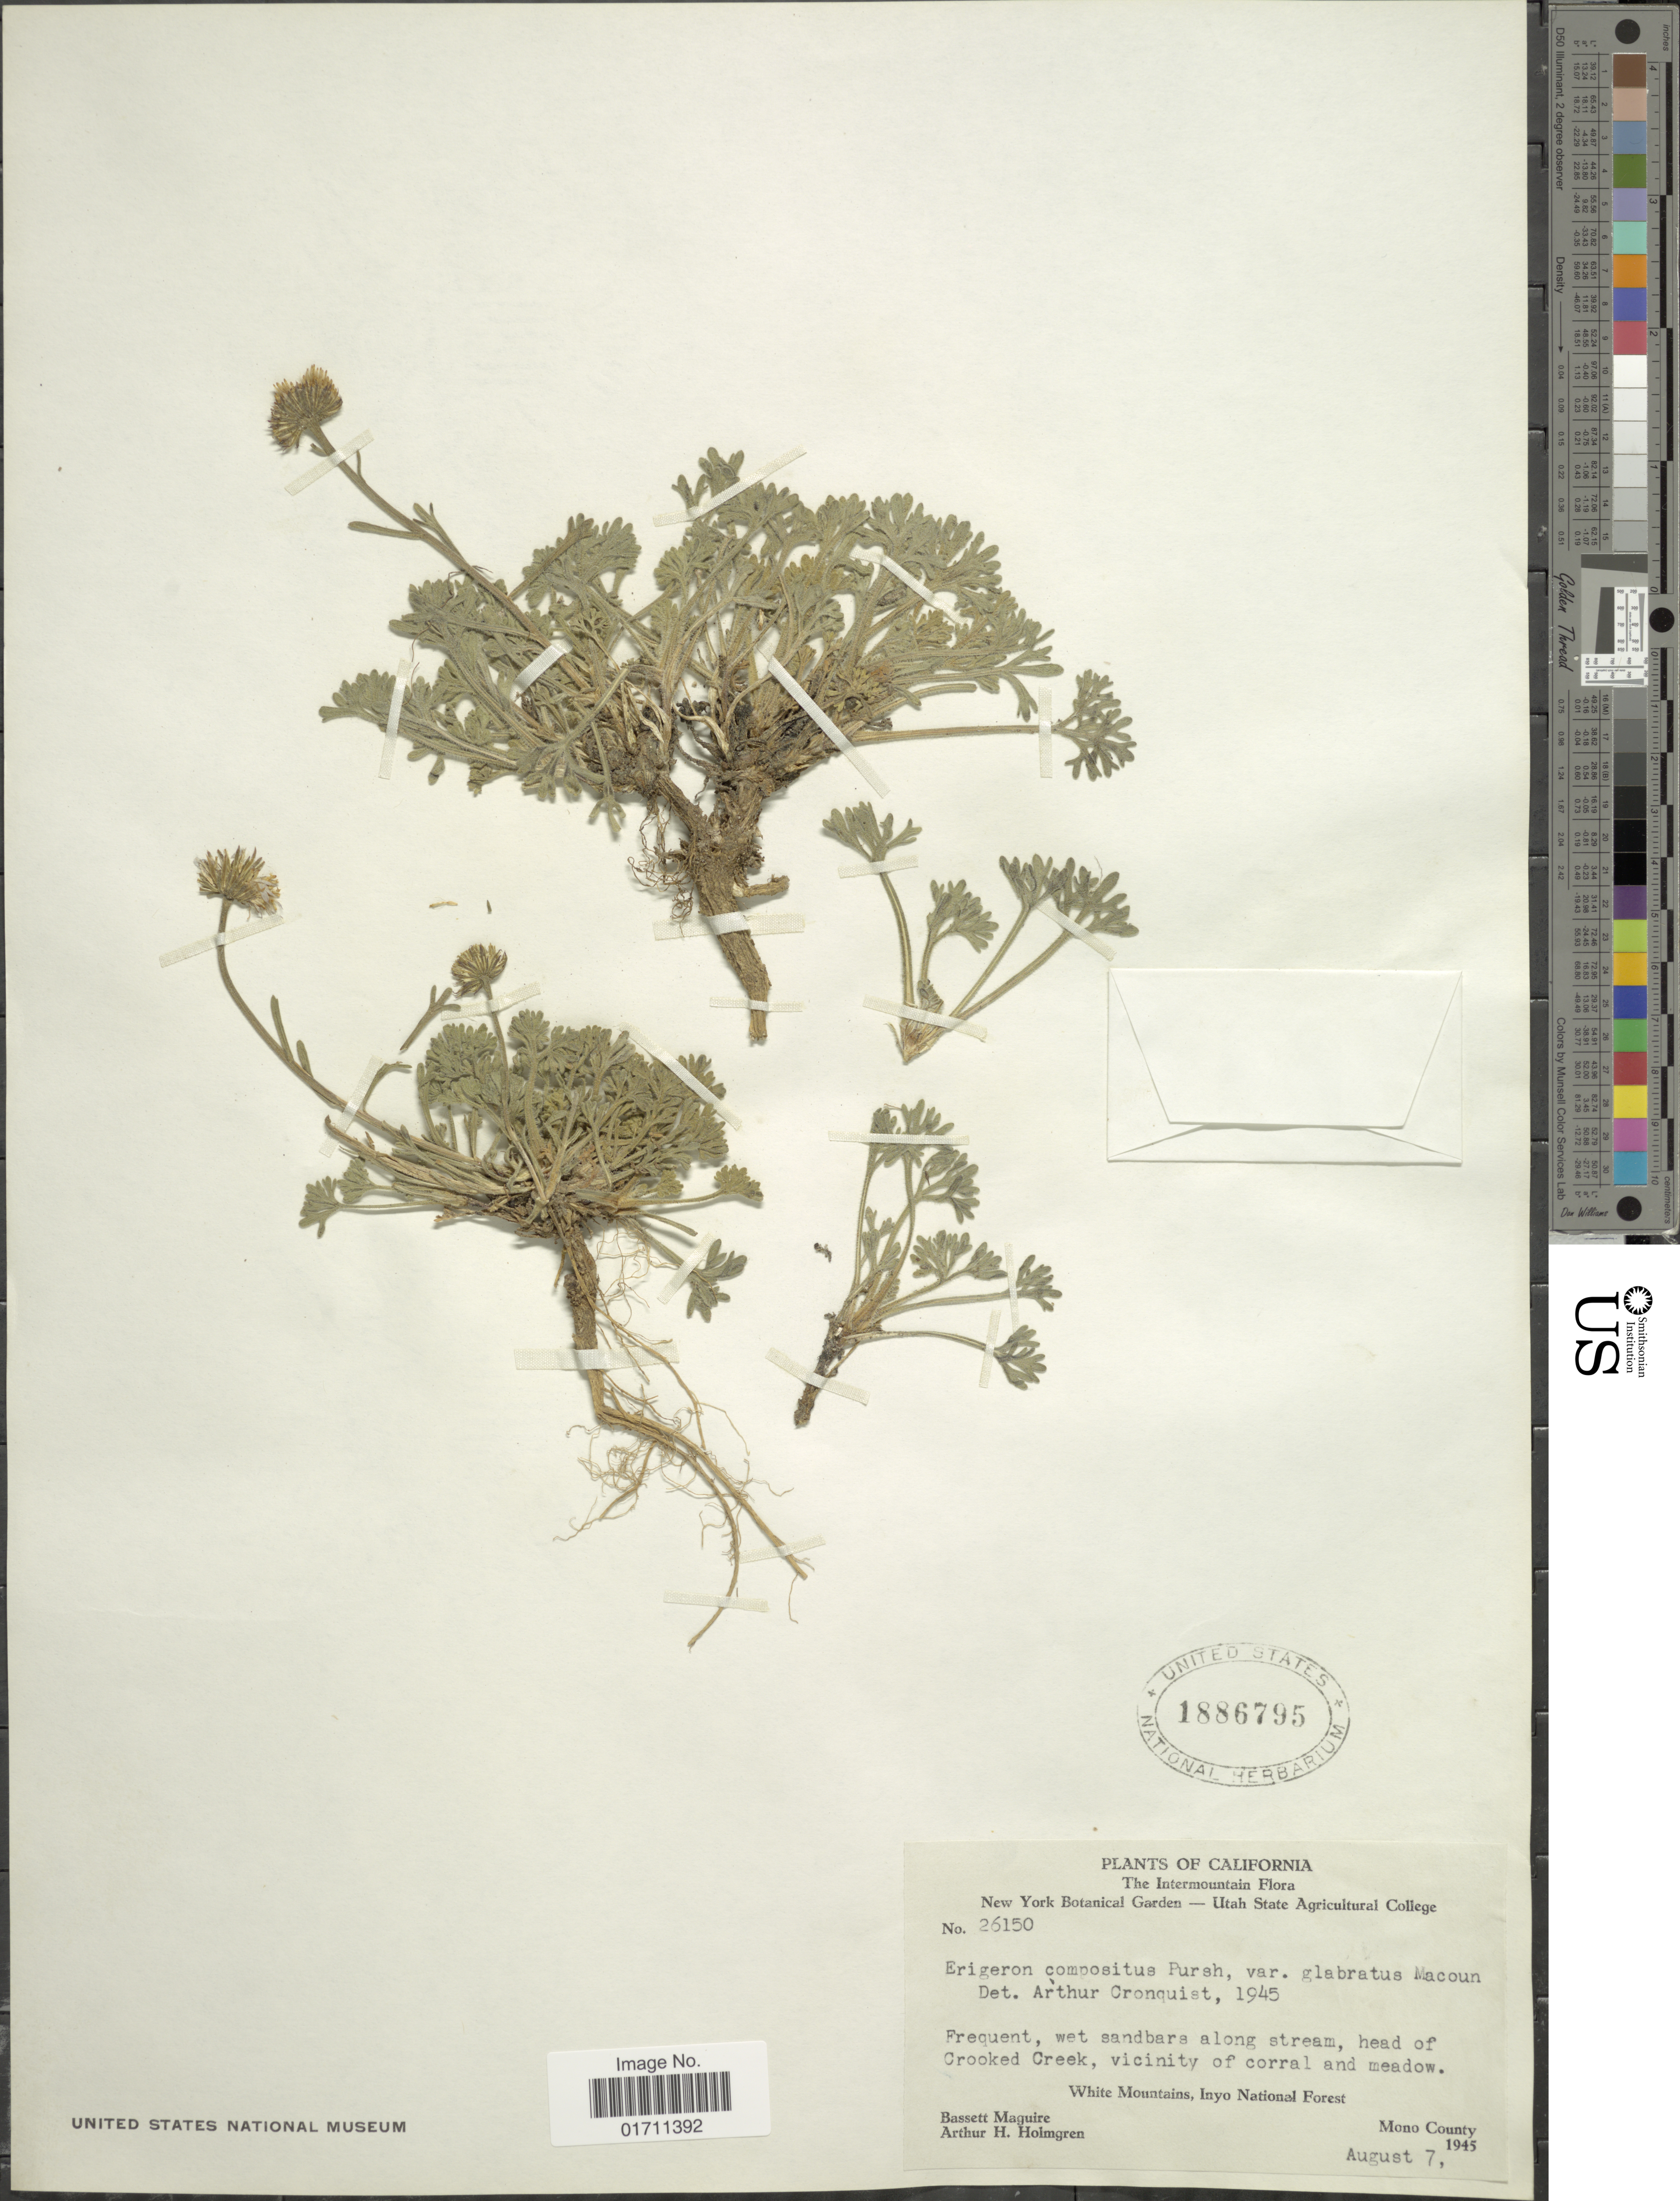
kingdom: Plantae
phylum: Tracheophyta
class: Magnoliopsida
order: Asterales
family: Asteraceae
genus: Erigeron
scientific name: Erigeron compositus var. glabratus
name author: Macoun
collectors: B. Maguire & A. H. Holmgren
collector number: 26150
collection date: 1945-08-07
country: United States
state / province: California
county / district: Mono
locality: He Intermountain, Frequent, wet sandbars along stream, head of Crooked Creek, Vicinity of corral and meadow, White Mountains, Inyo National Forest, Mono County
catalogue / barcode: US 1886795